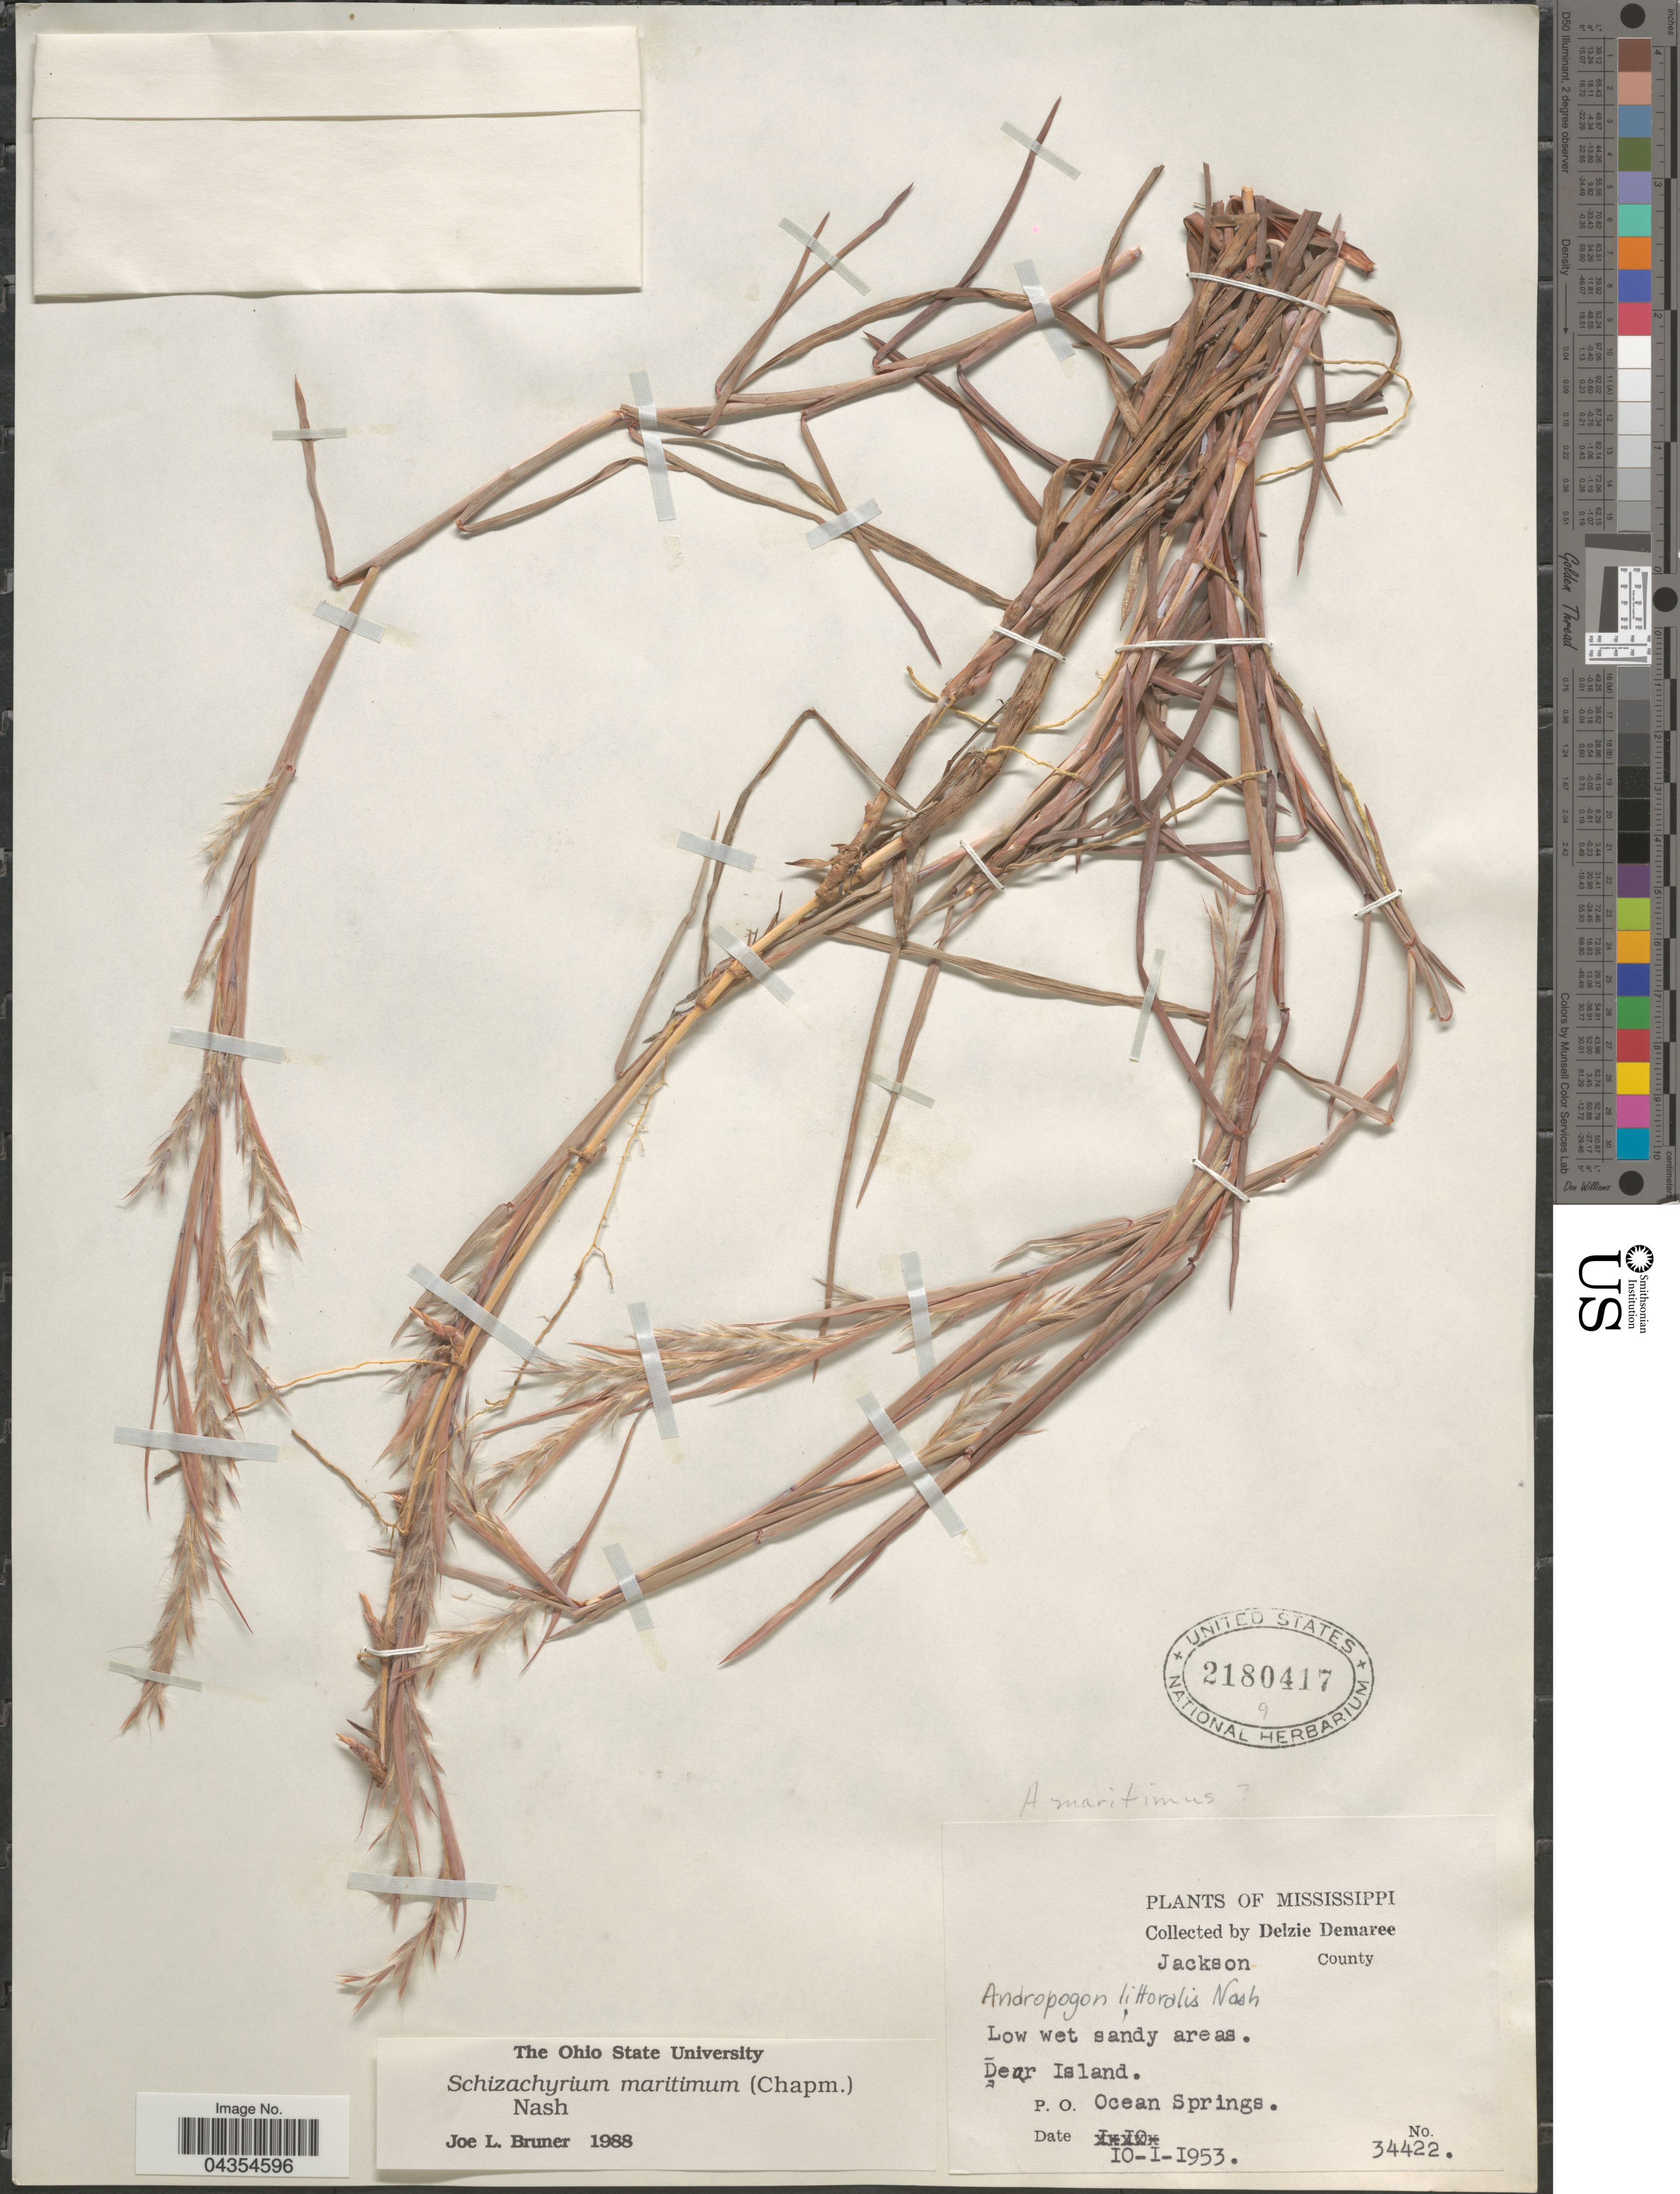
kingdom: Plantae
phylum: Tracheophyta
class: Liliopsida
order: Poales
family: Poaceae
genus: Schizachyrium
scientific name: Schizachyrium maritimum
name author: (Chapm.) Nash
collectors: D. Demaree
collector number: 34422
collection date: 1953-10-01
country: United States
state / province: Mississippi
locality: Jackson County. Low wet sandy areas. Dear Island. P.O. Ocean Springs.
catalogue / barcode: US 2180417